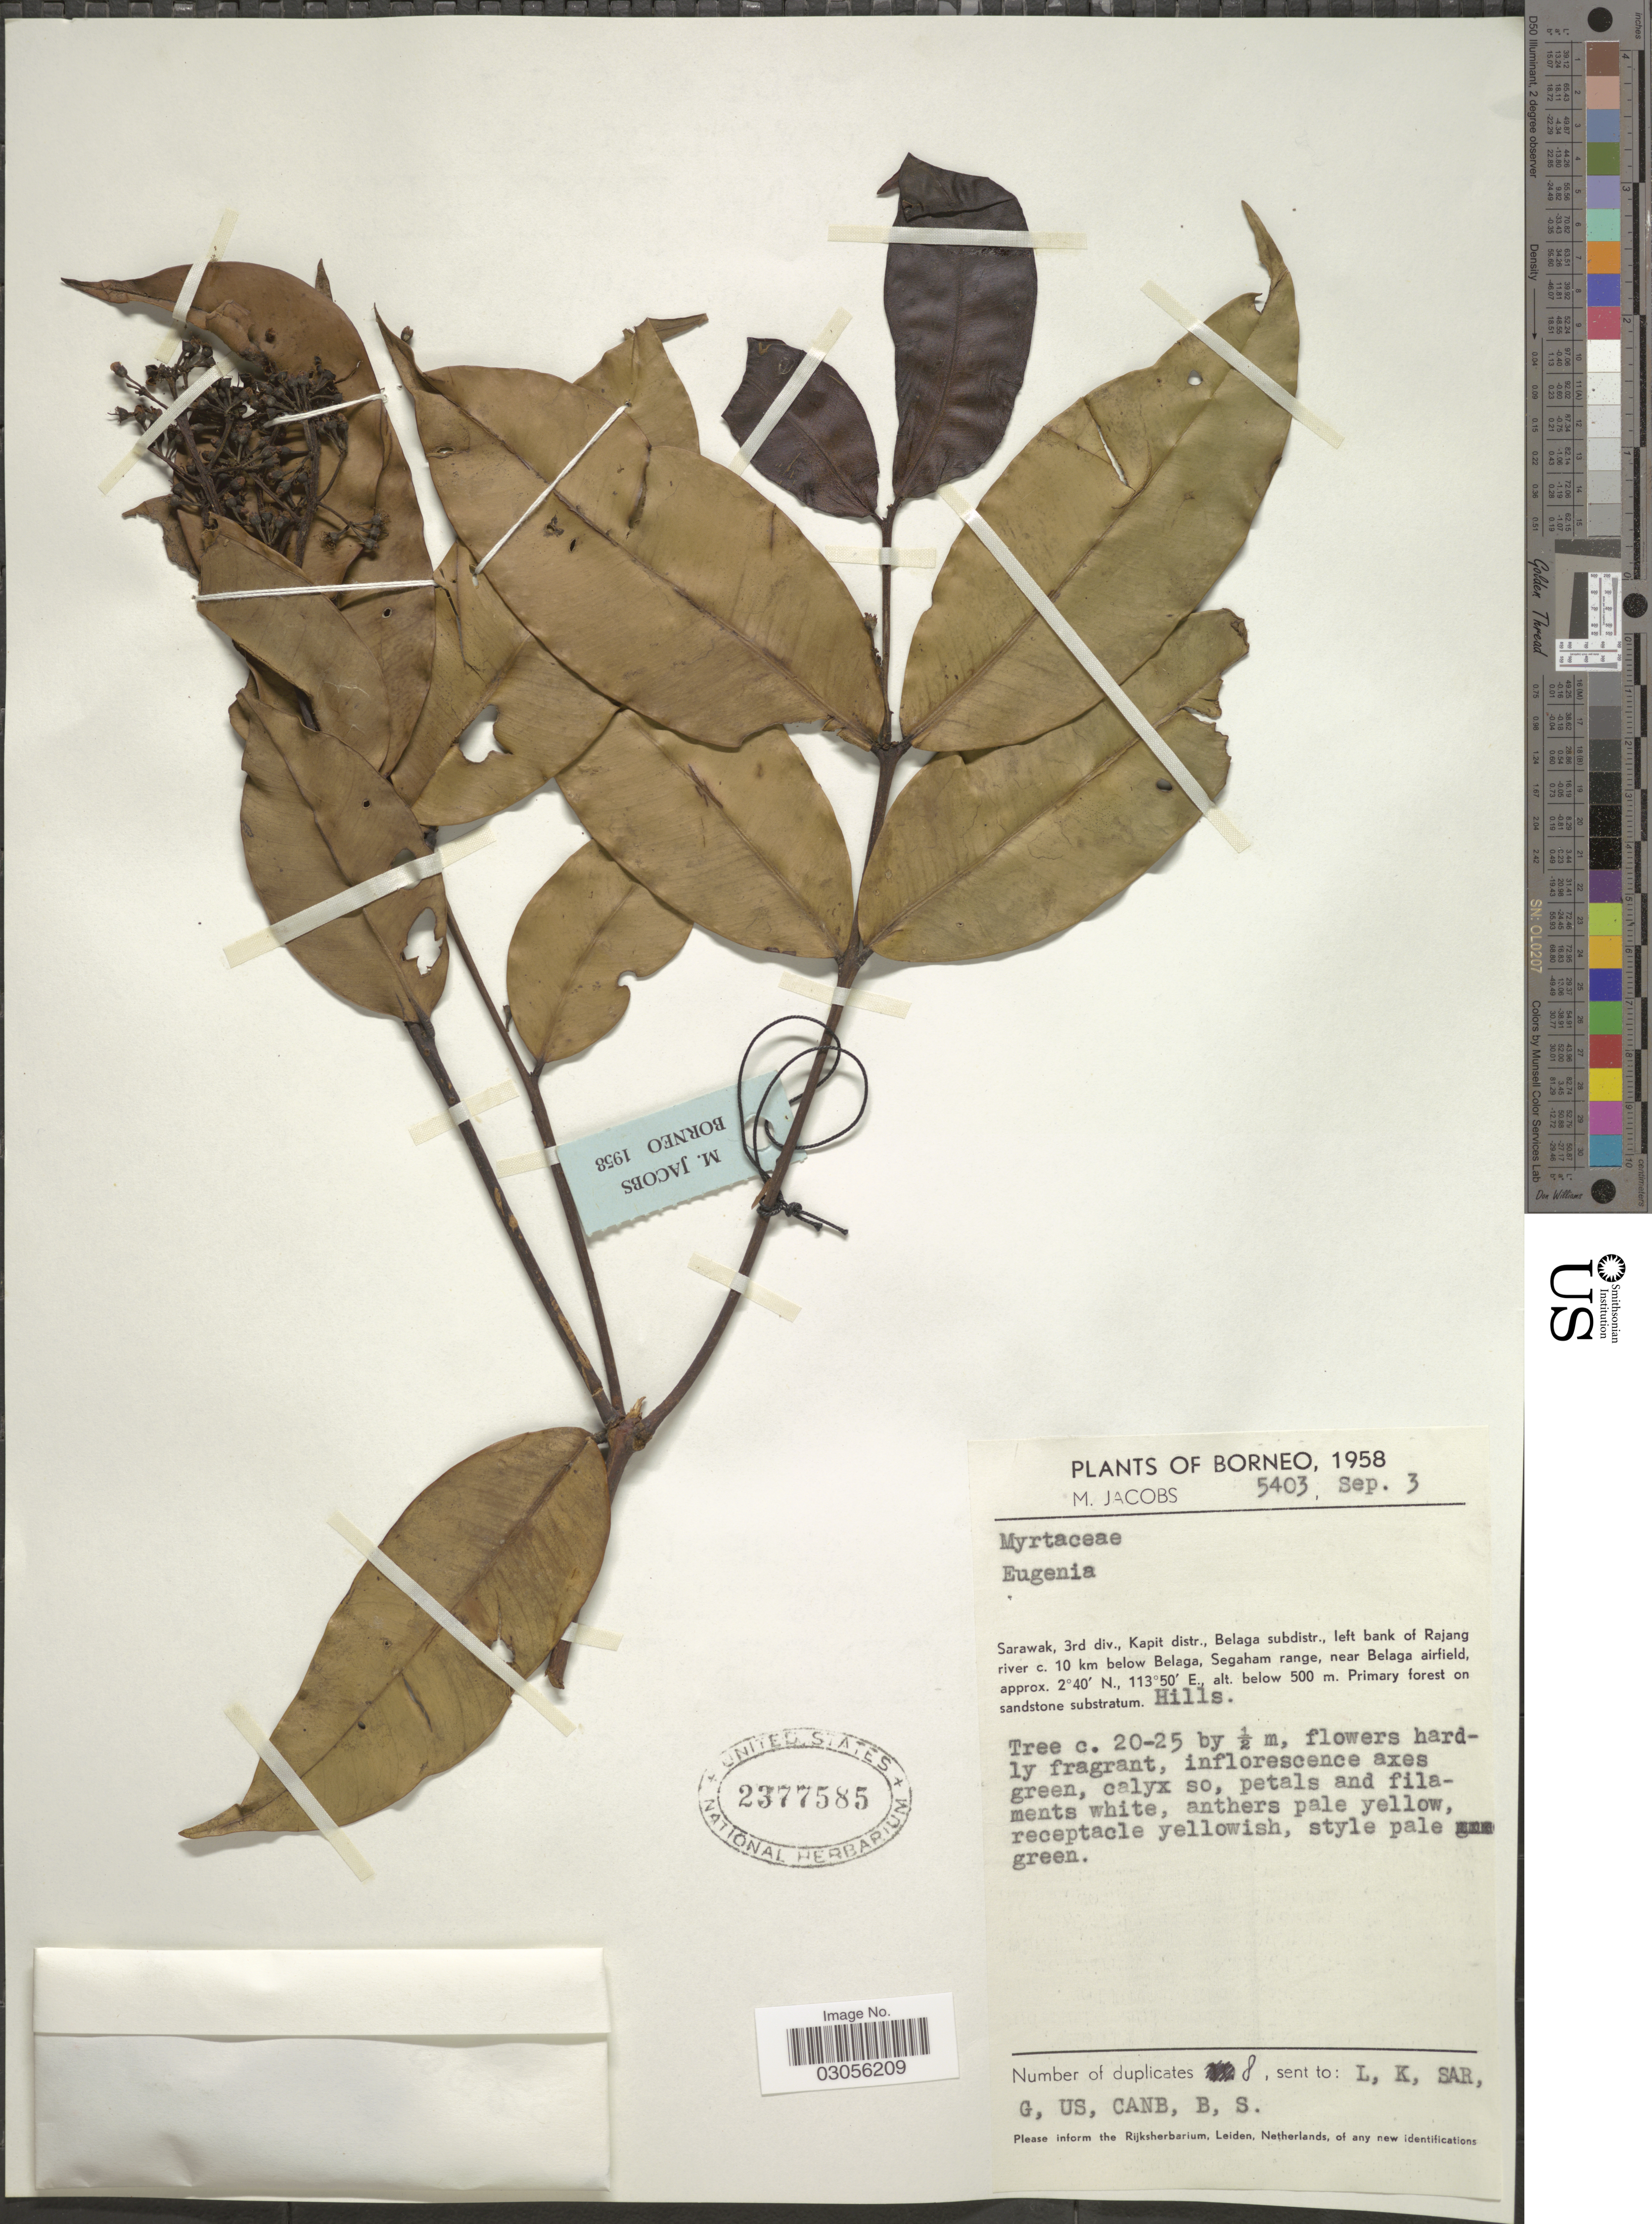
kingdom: Plantae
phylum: Tracheophyta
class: Magnoliopsida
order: Myrtales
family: Myrtaceae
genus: Syzygium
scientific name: Syzygium sp.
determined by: Strong, M. T., (US), Smithsonian Institution - National Museum of Natural History (UNITED STATES)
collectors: M. Jacobs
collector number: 5403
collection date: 1958-09-03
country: Malaysia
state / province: Sarawak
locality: Borneo. Sarawak, 3rd div., Kapit distr., Belaga subdistr., left bank of Rajang river c. 10 km below Belaga, Segaham range, near Belaga airfield.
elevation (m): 500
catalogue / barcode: US 2377585